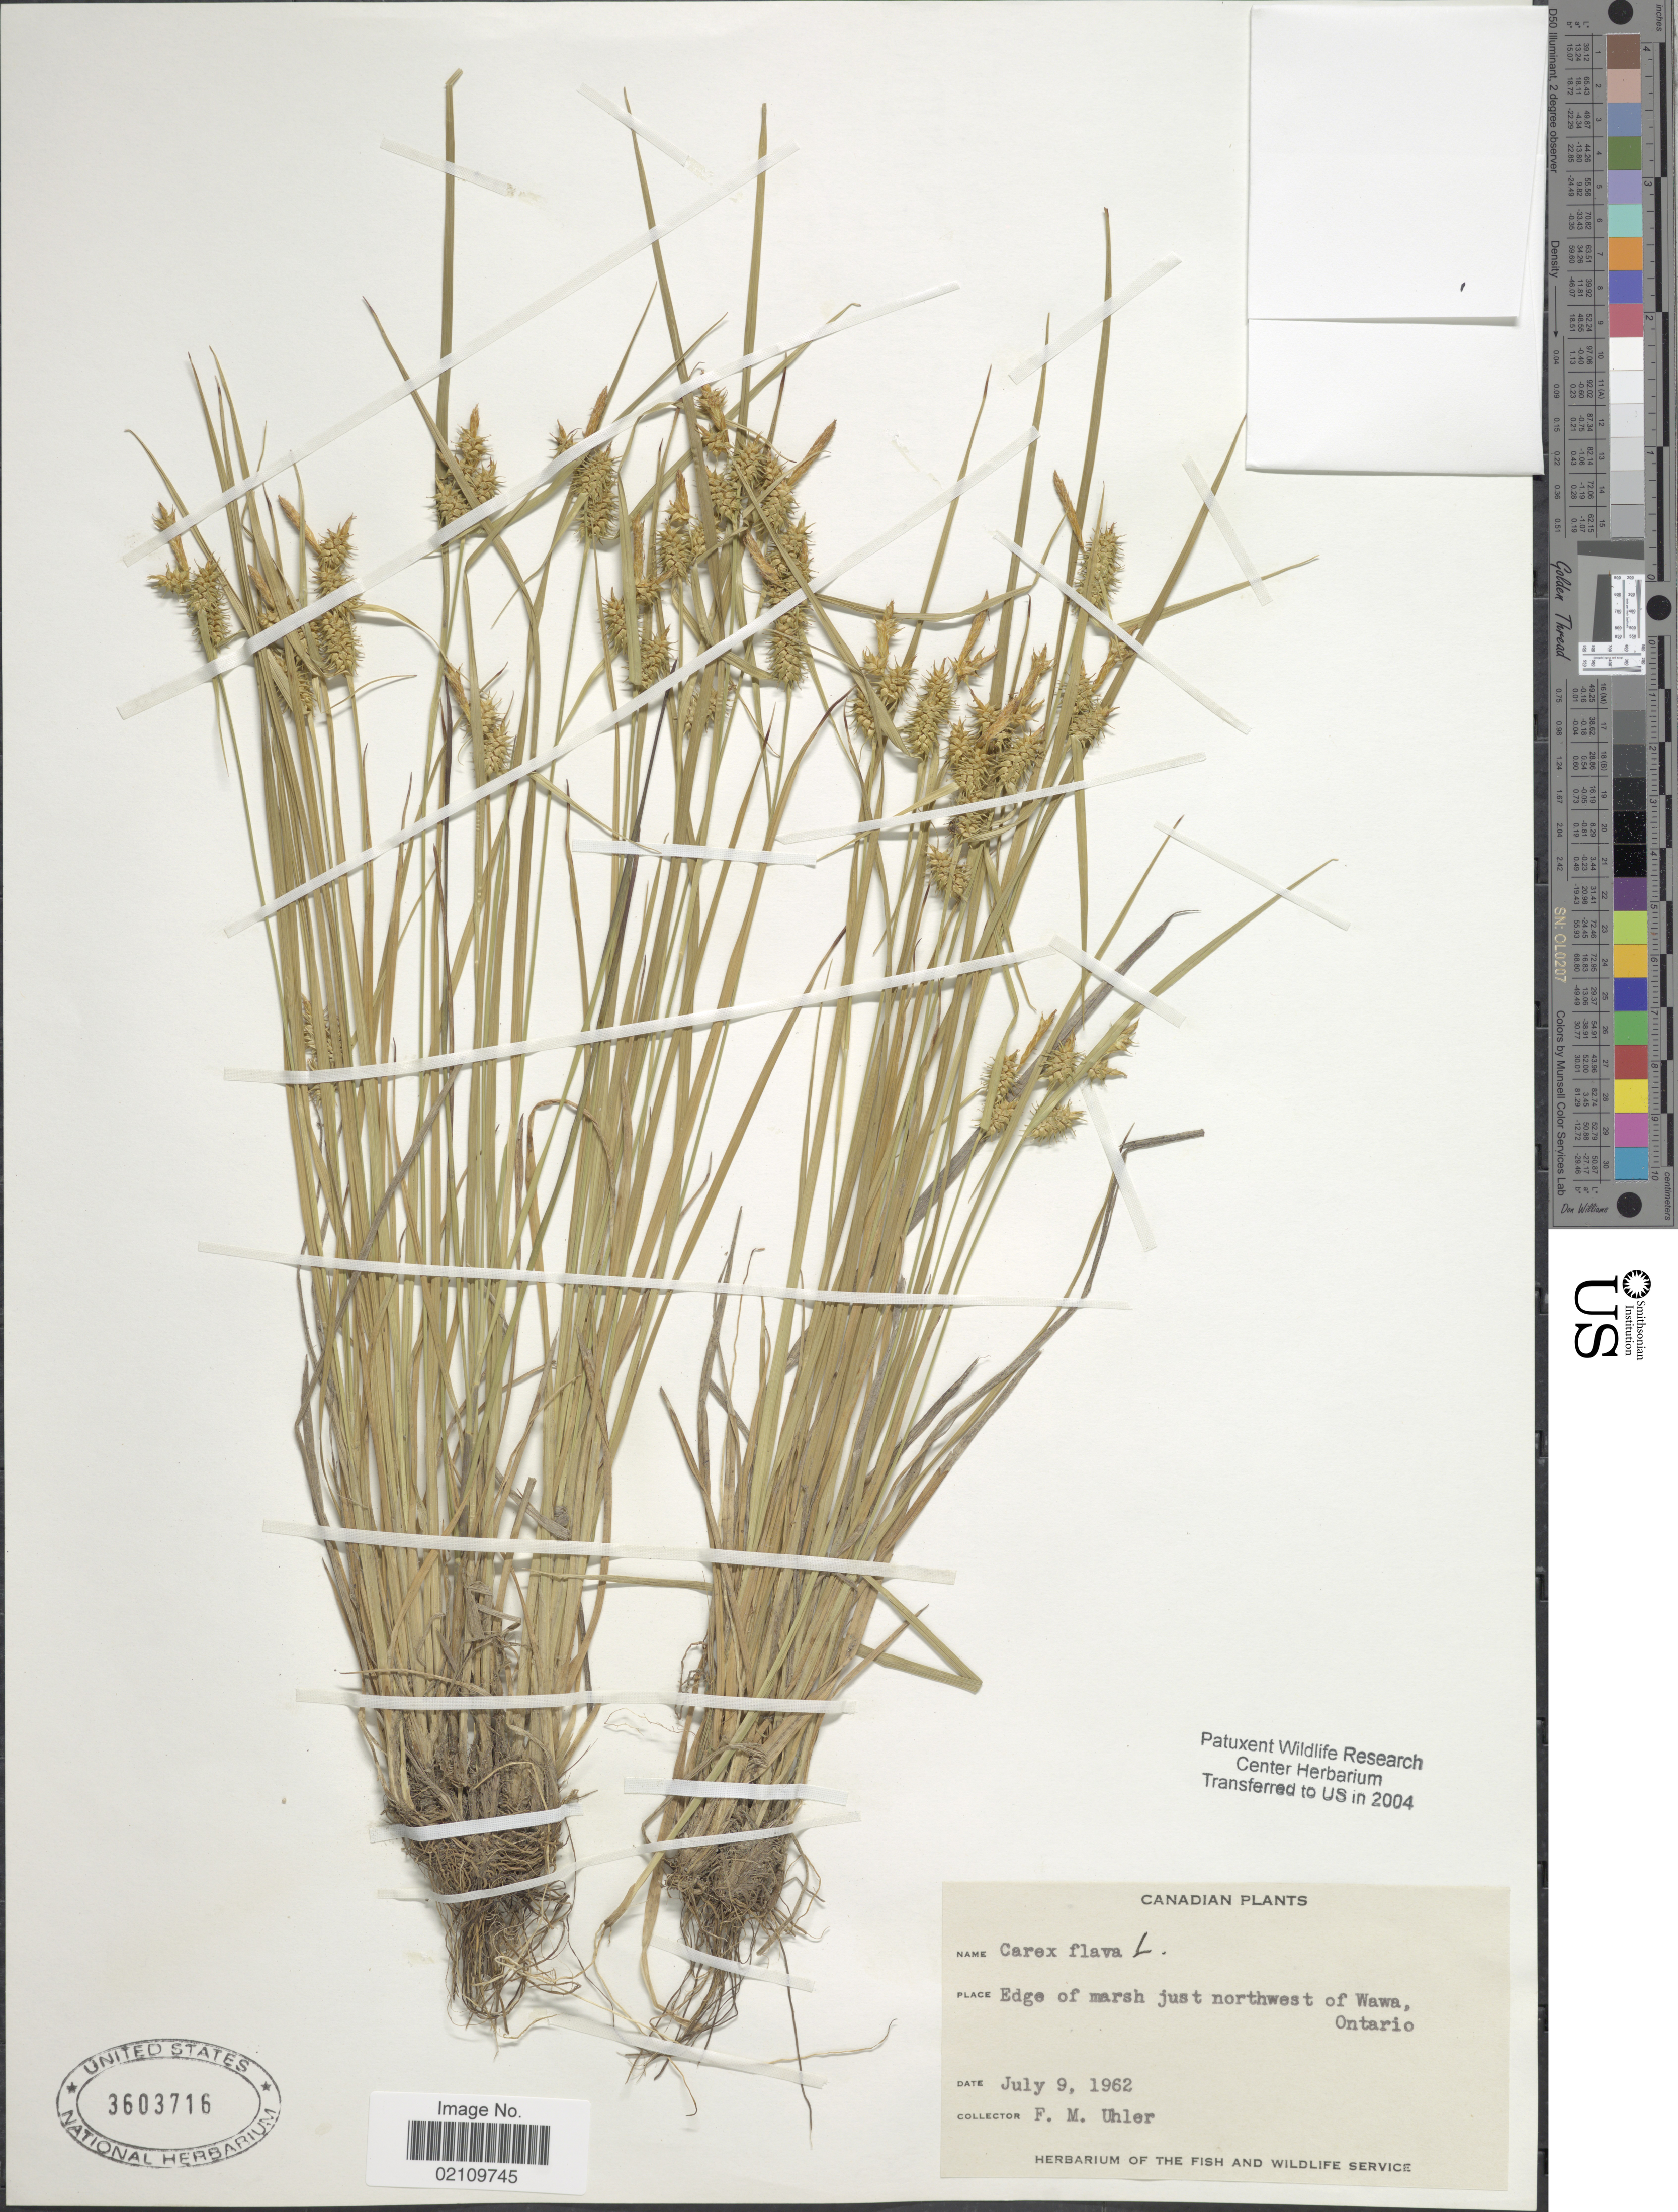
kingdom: Plantae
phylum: Tracheophyta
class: Liliopsida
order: Poales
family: Cyperaceae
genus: Carex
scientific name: Carex flava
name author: L.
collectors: F. M. Uhler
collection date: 1962-07-09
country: Canada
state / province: Ontario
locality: Just northwest of Wawa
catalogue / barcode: US 3603716